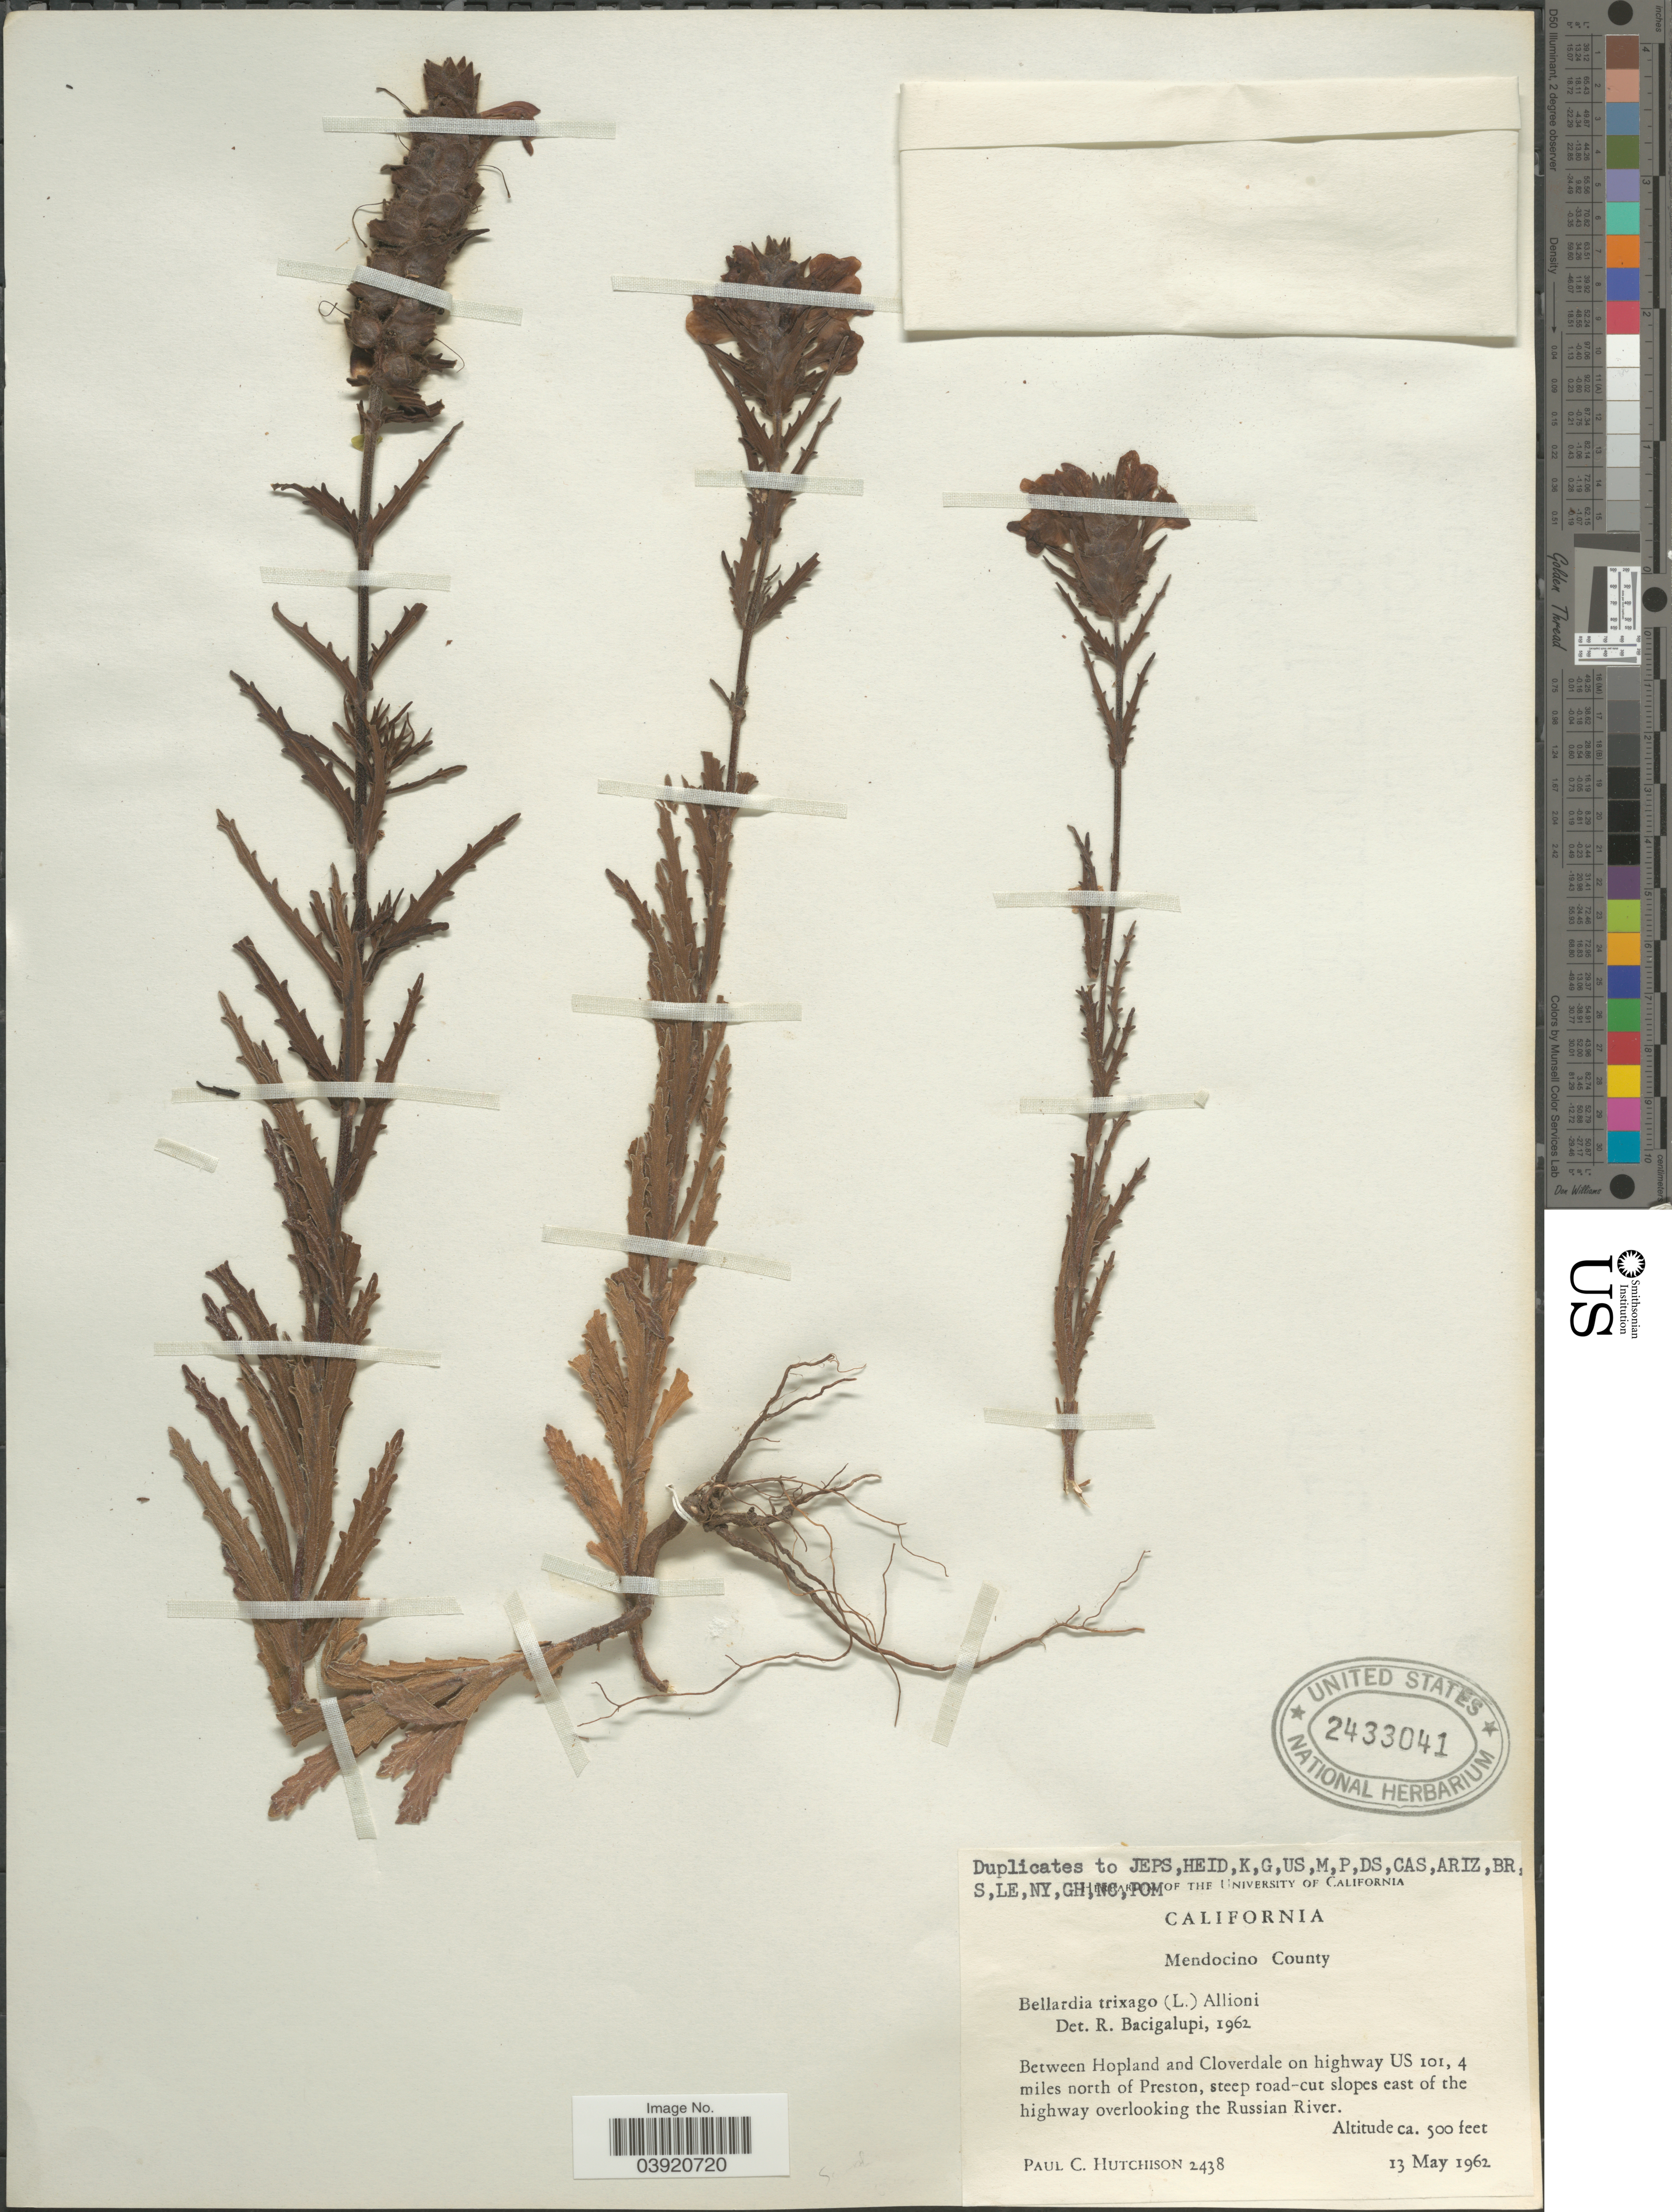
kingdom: Plantae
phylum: Tracheophyta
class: Magnoliopsida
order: Lamiales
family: Orobanchaceae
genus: Bellardia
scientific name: Bellardia trixago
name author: (L.) All.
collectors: P. C. Hutchison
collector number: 2438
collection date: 1962-05-13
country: United States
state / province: California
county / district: Mendocino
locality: Mendocino County. Between Hopland and Cloverdale on highway US 101, 4 miles north of Preston, steep road-cut slopes east of the highway overlooking the Russian River.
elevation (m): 152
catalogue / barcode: US 2433041